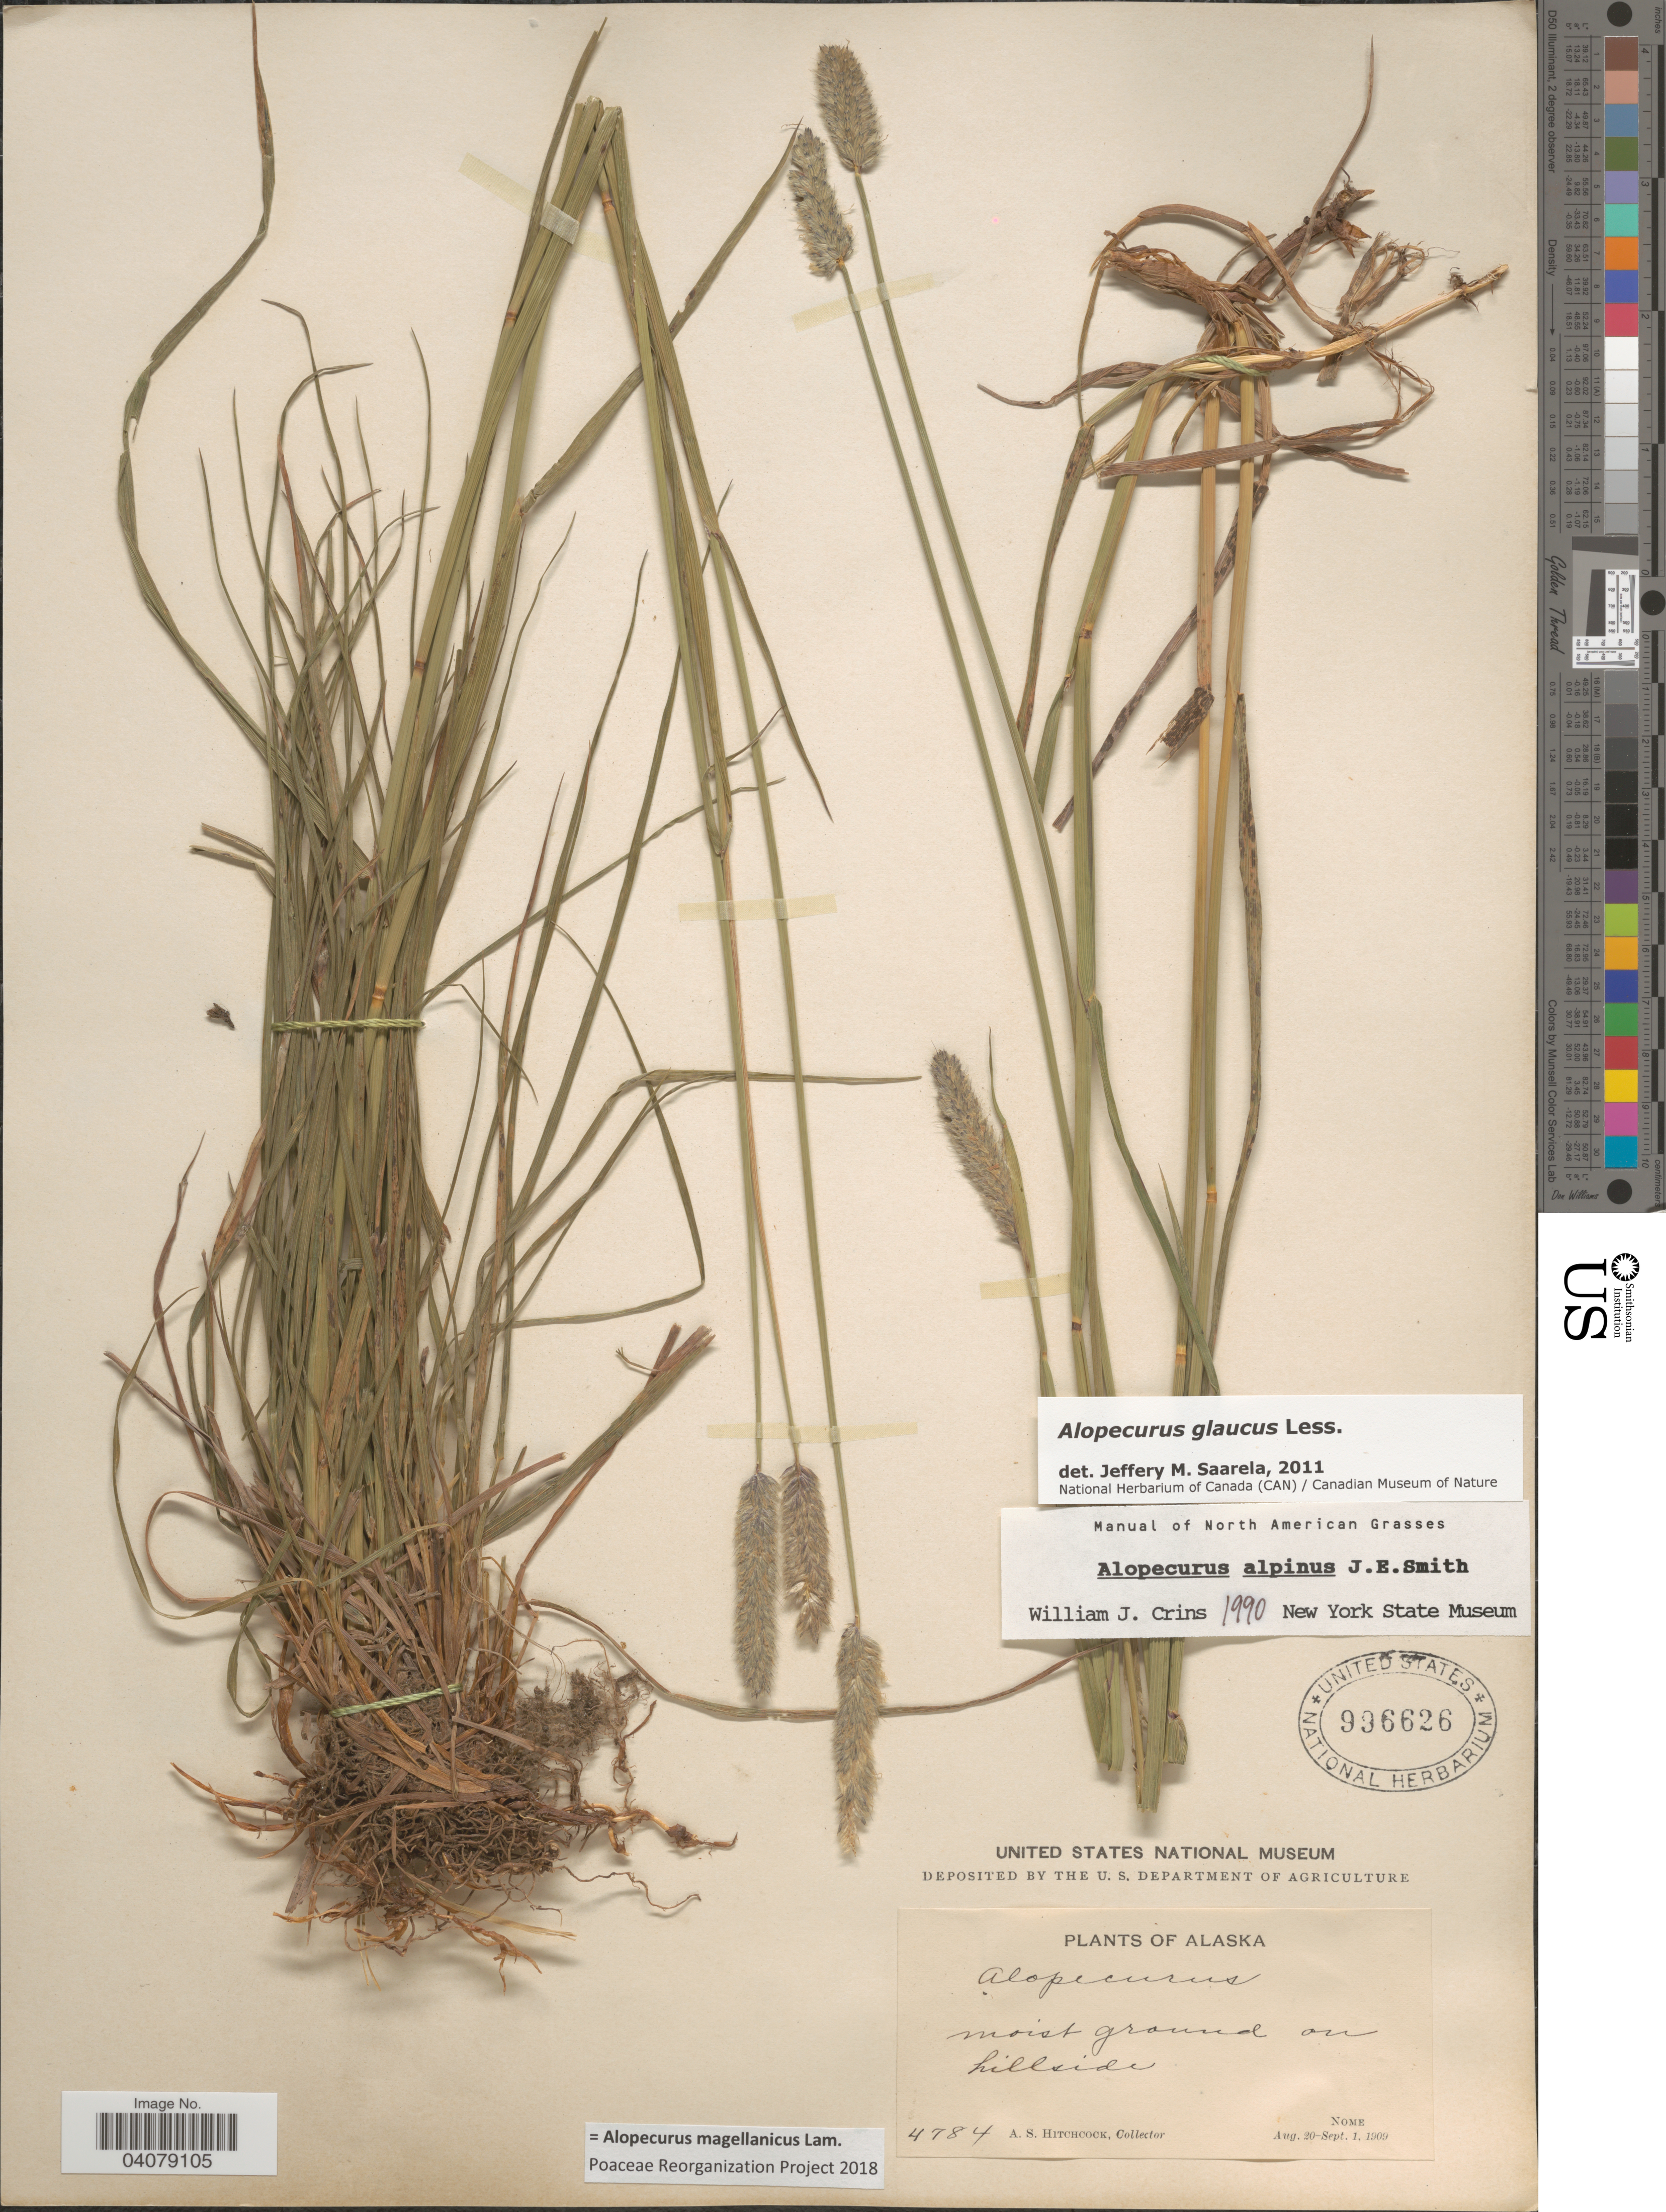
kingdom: Plantae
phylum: Tracheophyta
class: Liliopsida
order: Poales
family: Poaceae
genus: Alopecurus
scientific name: Alopecurus magellanicus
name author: Lam.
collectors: A. S. Hitchcock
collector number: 4784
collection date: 1909-08-20/1909-09-01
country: United States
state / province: Alaska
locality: Moist ground on hillside. Nome.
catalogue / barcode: US 996626